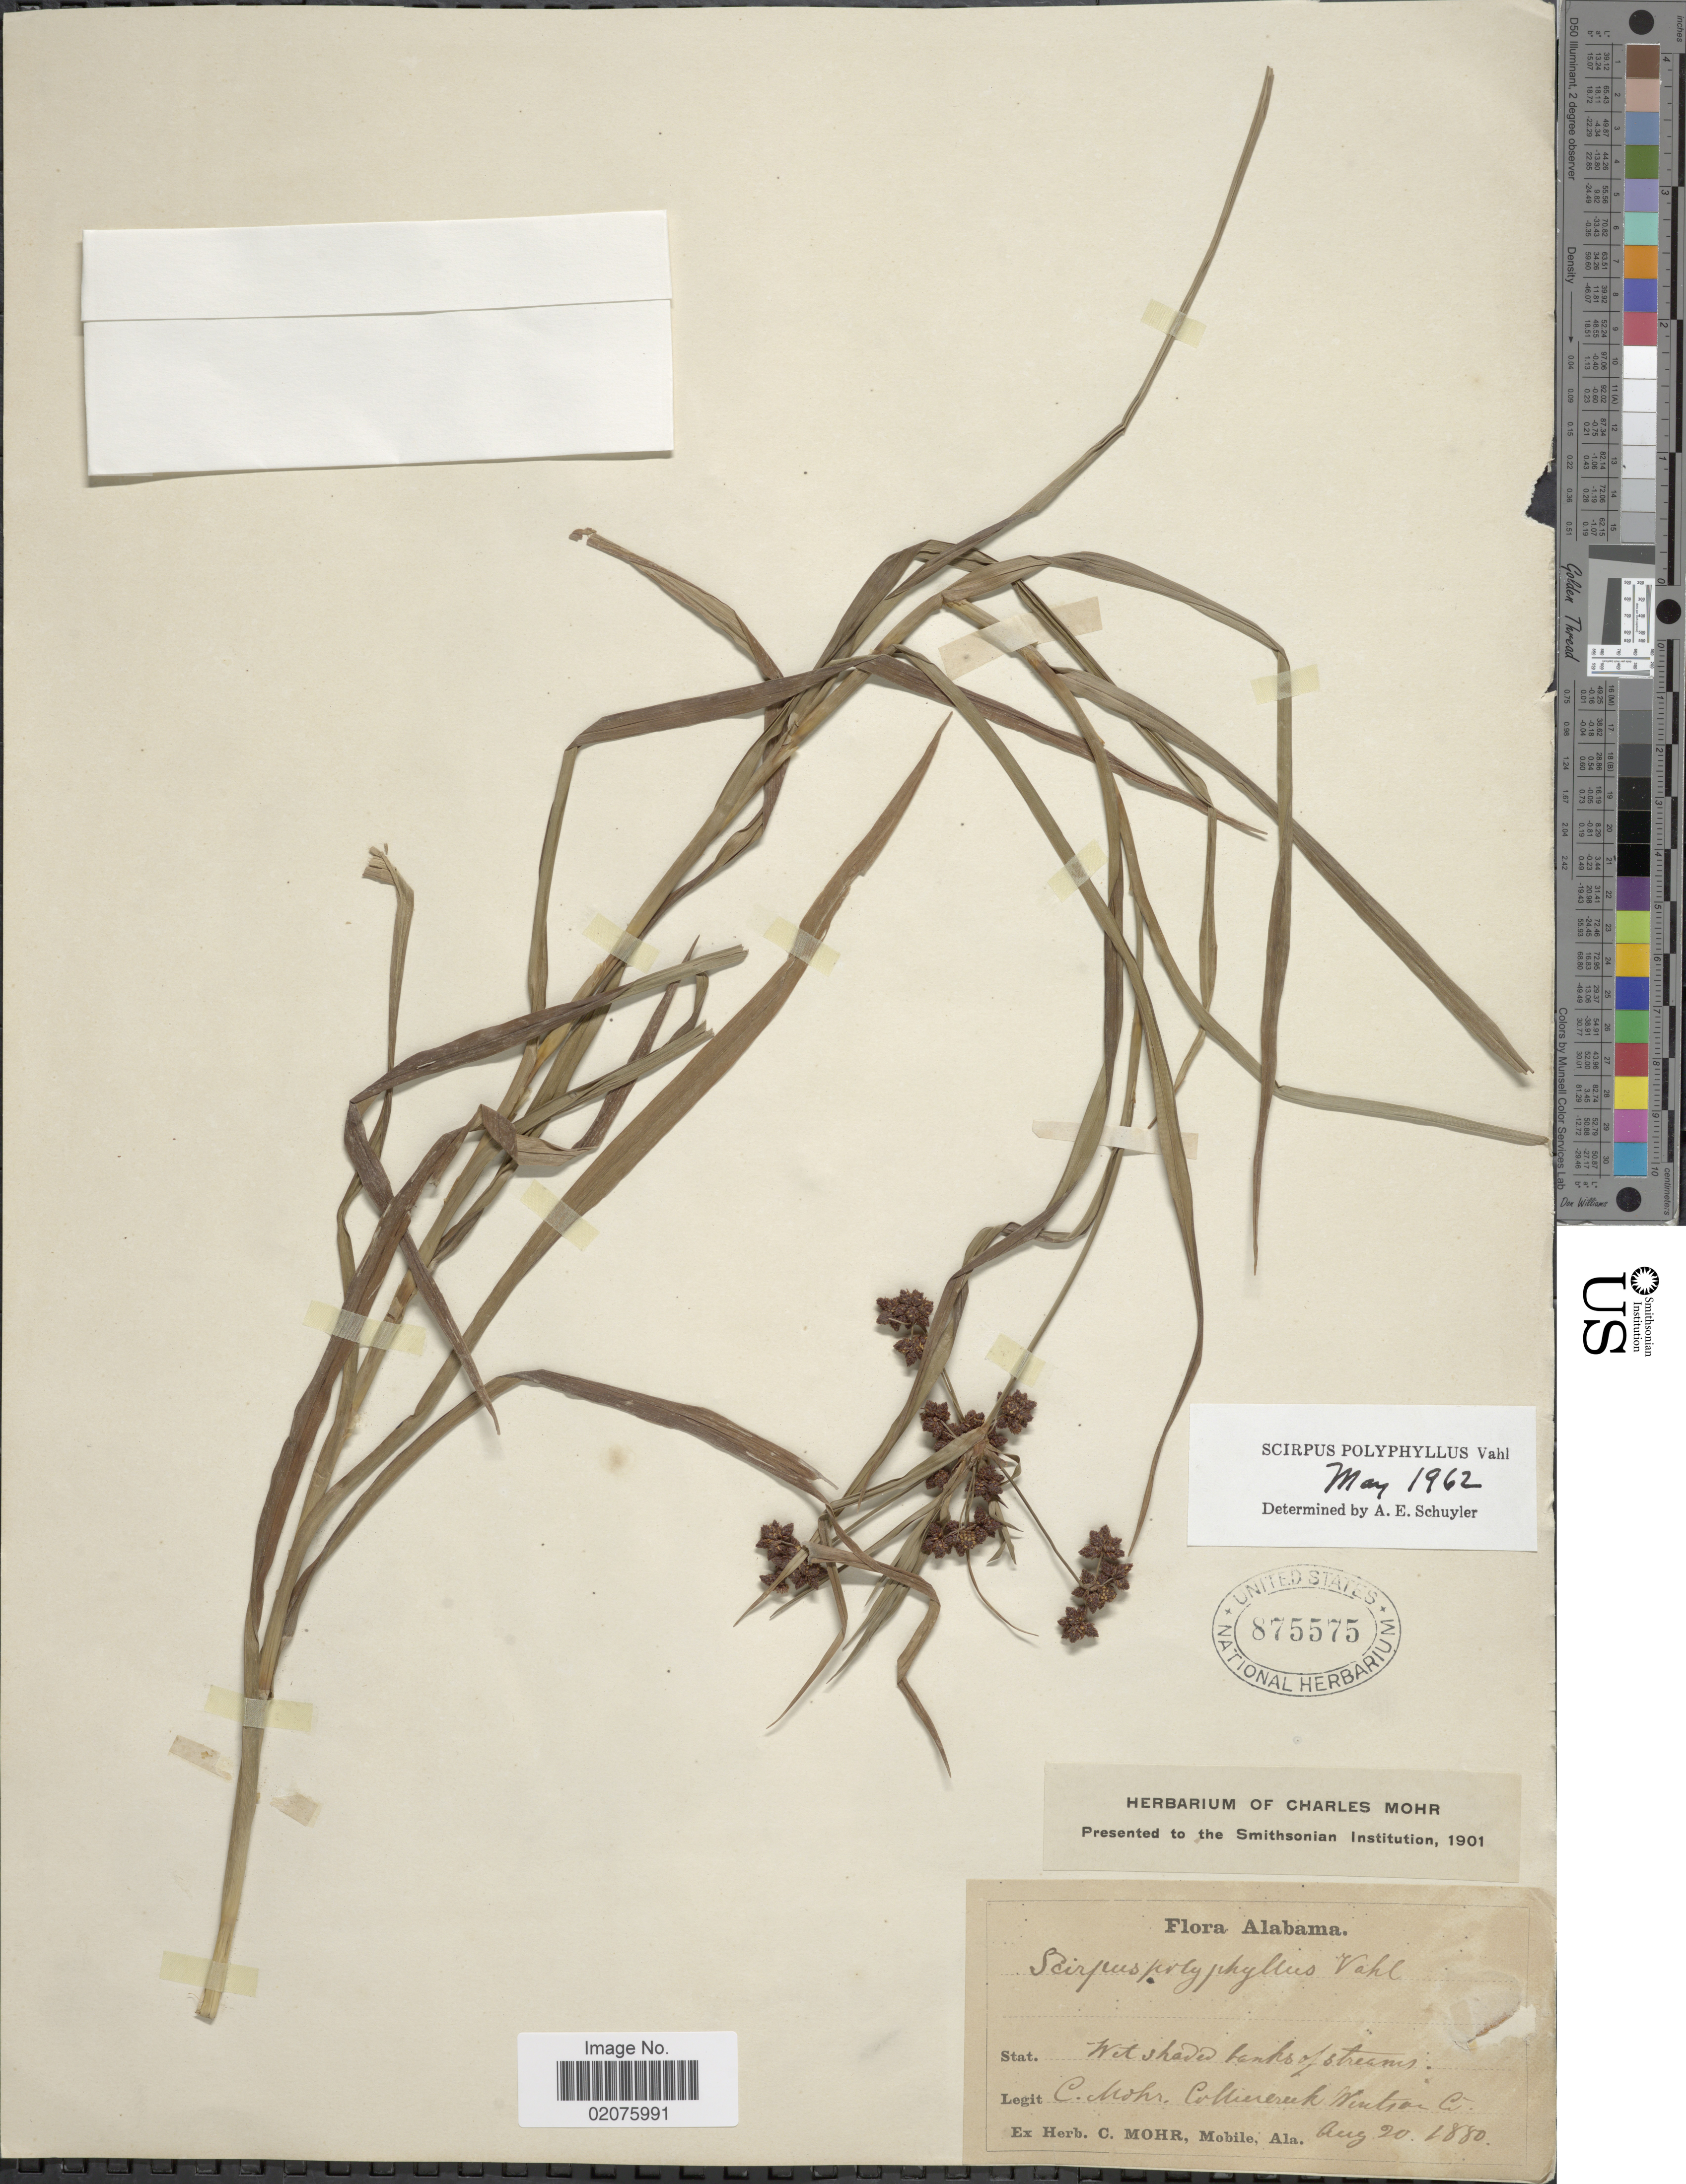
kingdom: Plantae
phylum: Tracheophyta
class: Liliopsida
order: Poales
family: Cyperaceae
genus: Scirpus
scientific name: Scirpus polyphyllus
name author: Vahl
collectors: C. T. Mohr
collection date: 1880-08-20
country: United States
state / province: Alabama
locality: Collier Creek, Winston Co.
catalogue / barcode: US 875575